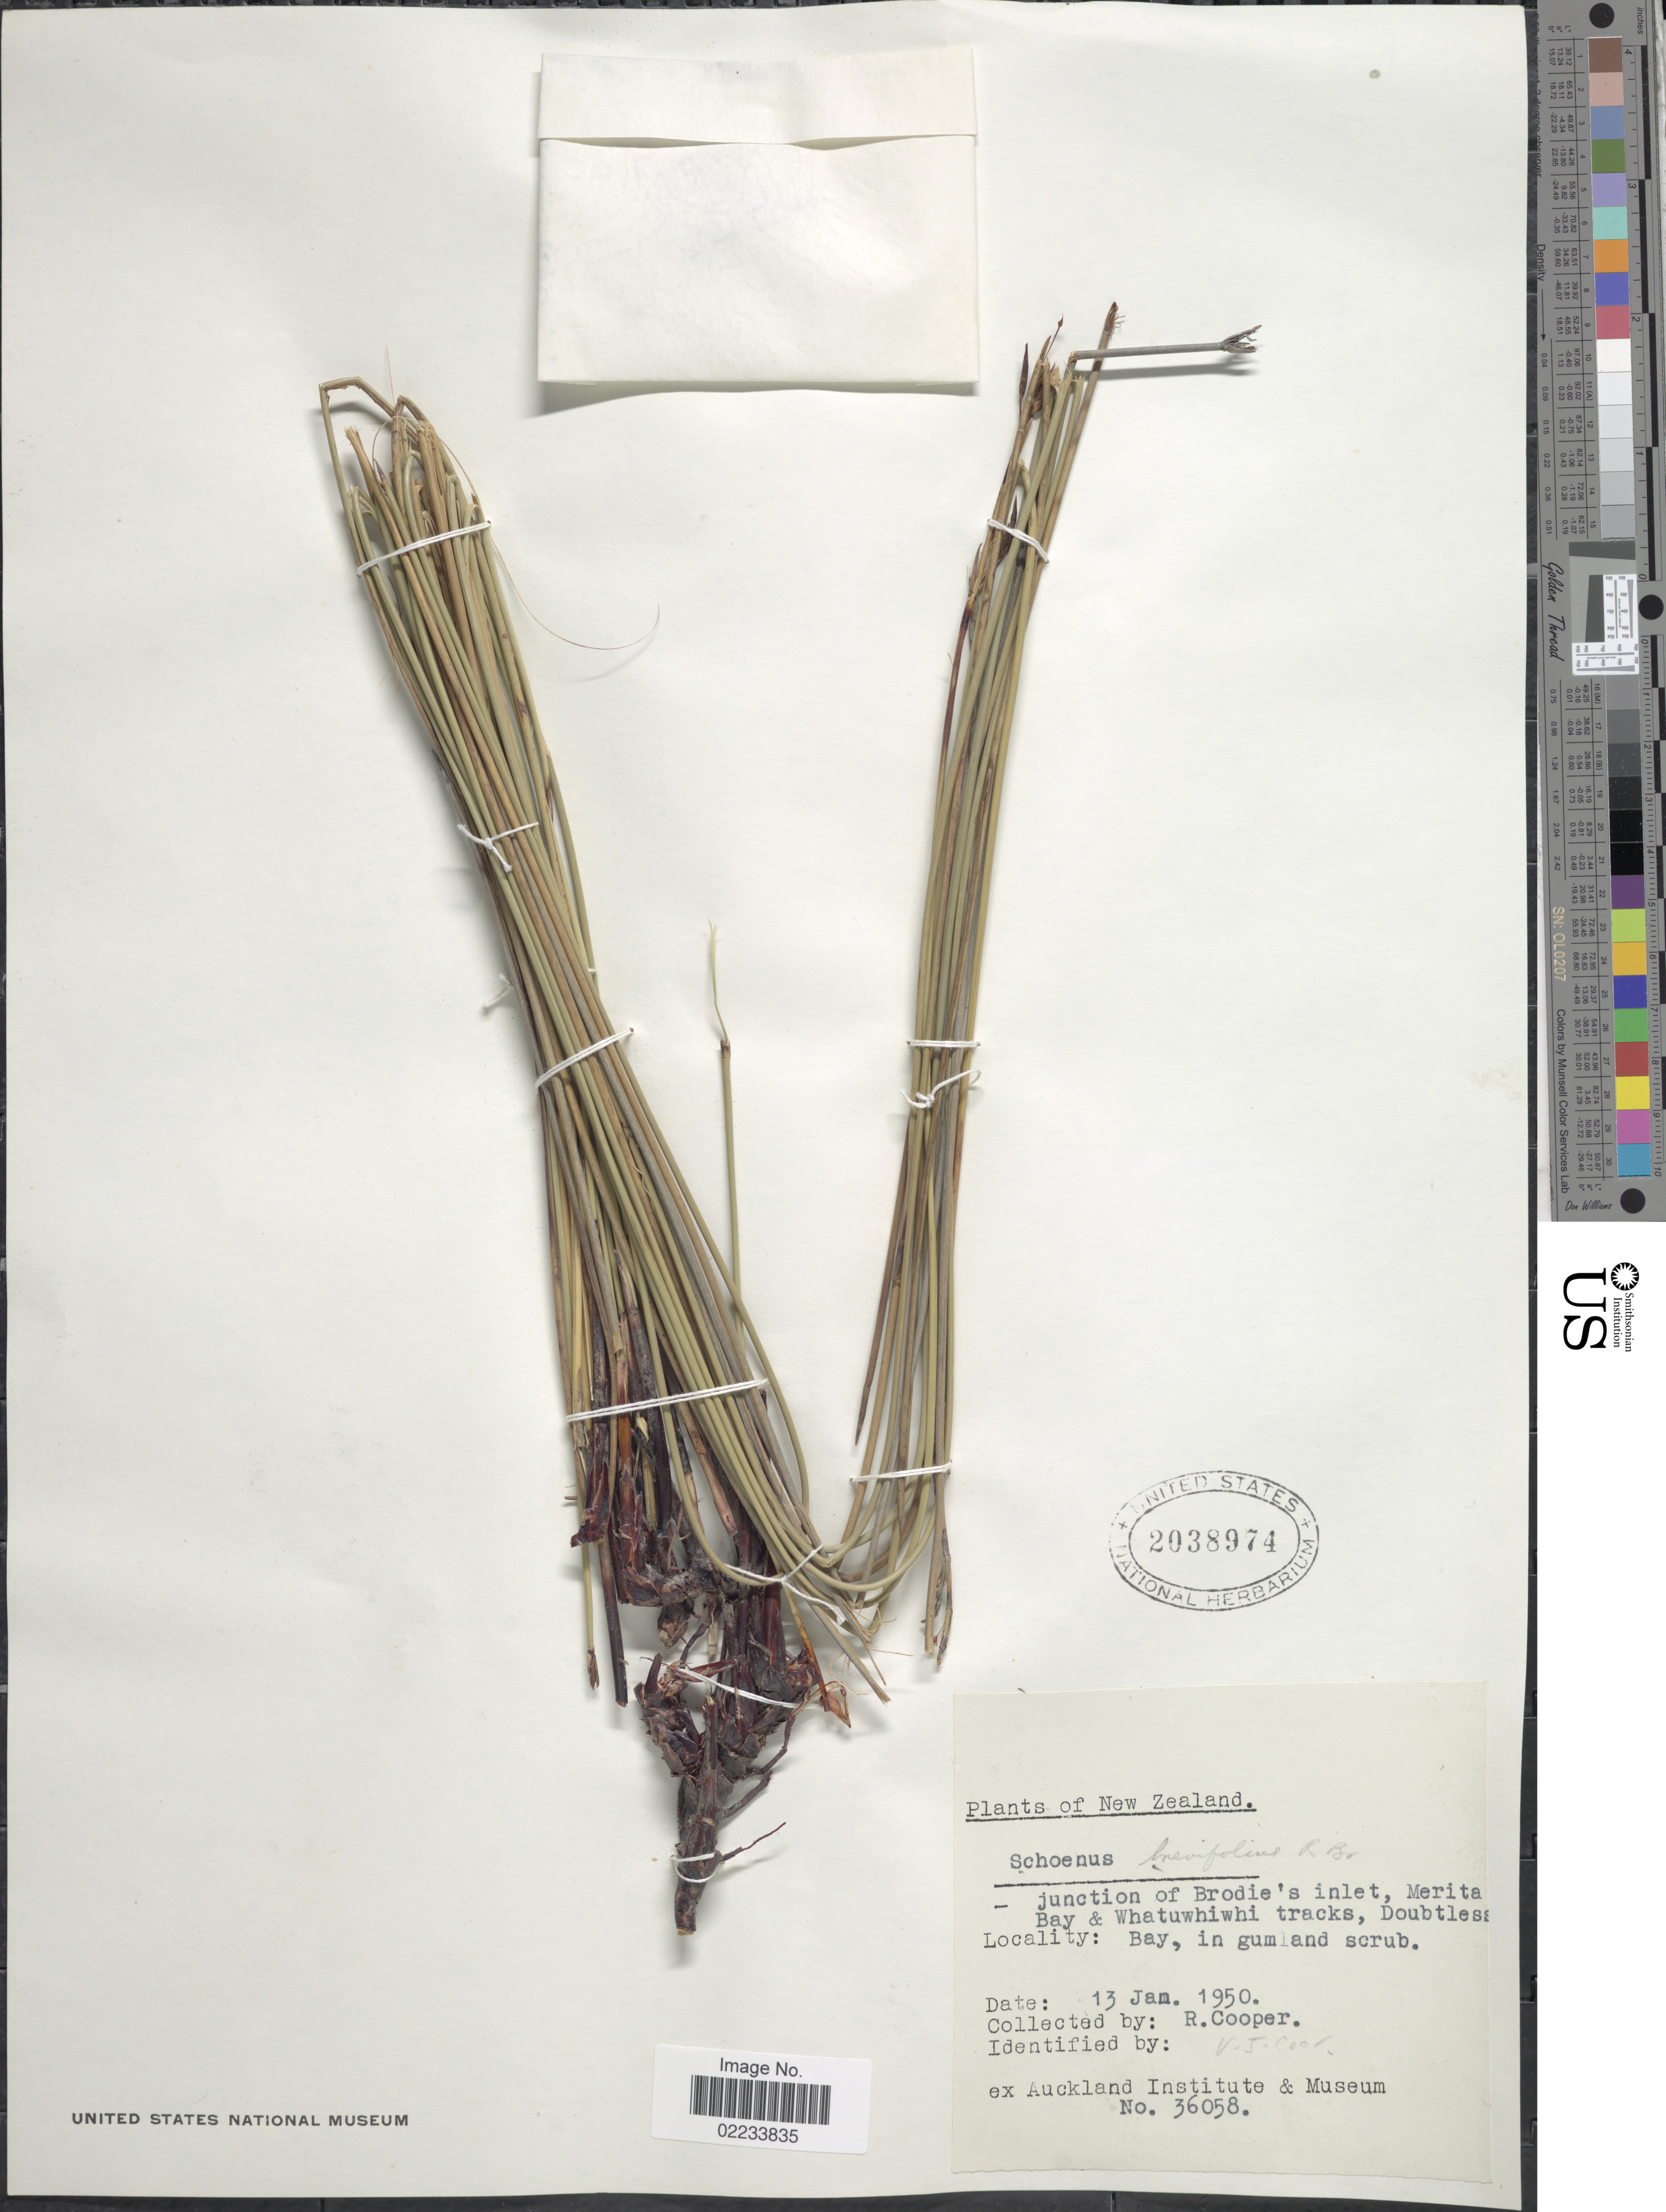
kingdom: Plantae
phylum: Tracheophyta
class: Liliopsida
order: Poales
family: Cyperaceae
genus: Schoenus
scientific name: Schoenus brevifolius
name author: R. Br.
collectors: R. Cooper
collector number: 36058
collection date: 1950-01-13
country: New Zealand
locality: Junction of brodie's inlet, Merita Bay & Whatuwhiwhi tracks, Doubtless Bay, in gumland scrub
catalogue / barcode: US 2038974